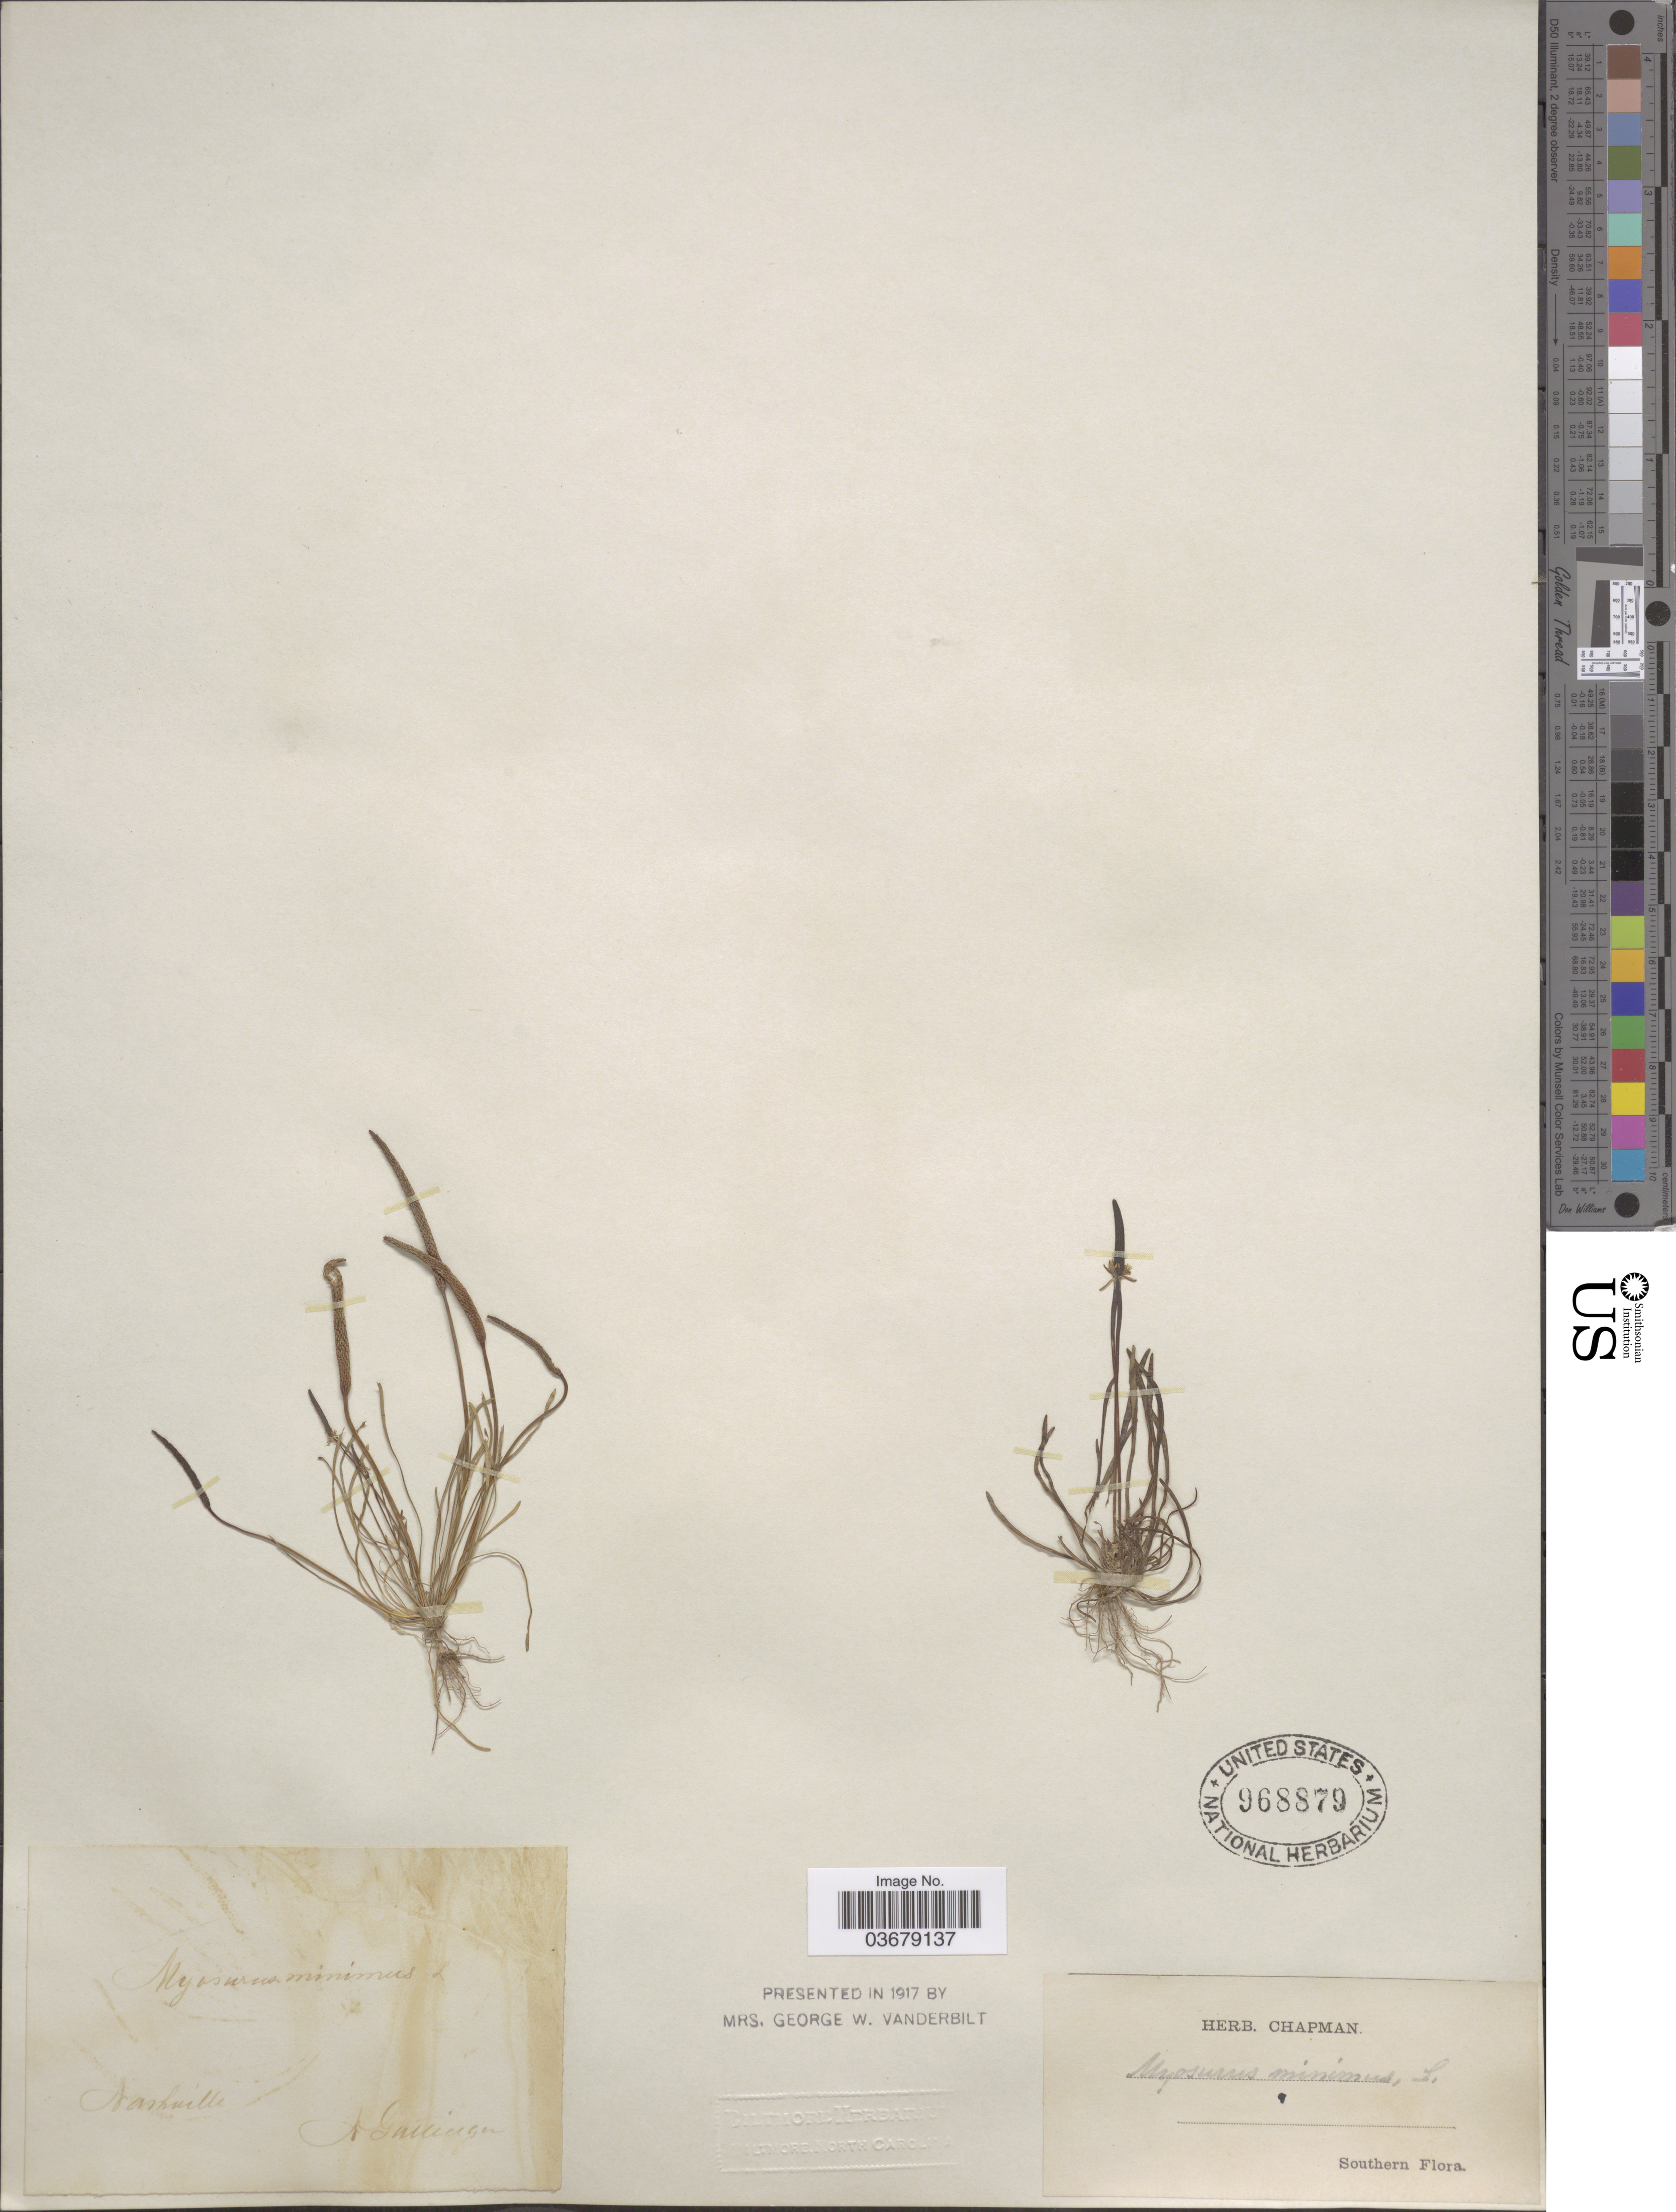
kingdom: Plantae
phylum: Tracheophyta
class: Magnoliopsida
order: Ranunculales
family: Ranunculaceae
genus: Myosurus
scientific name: Myosurus minimus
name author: L.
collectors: A. Gattinger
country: United States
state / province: Tennessee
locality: Nashville. Southern.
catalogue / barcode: US 968879